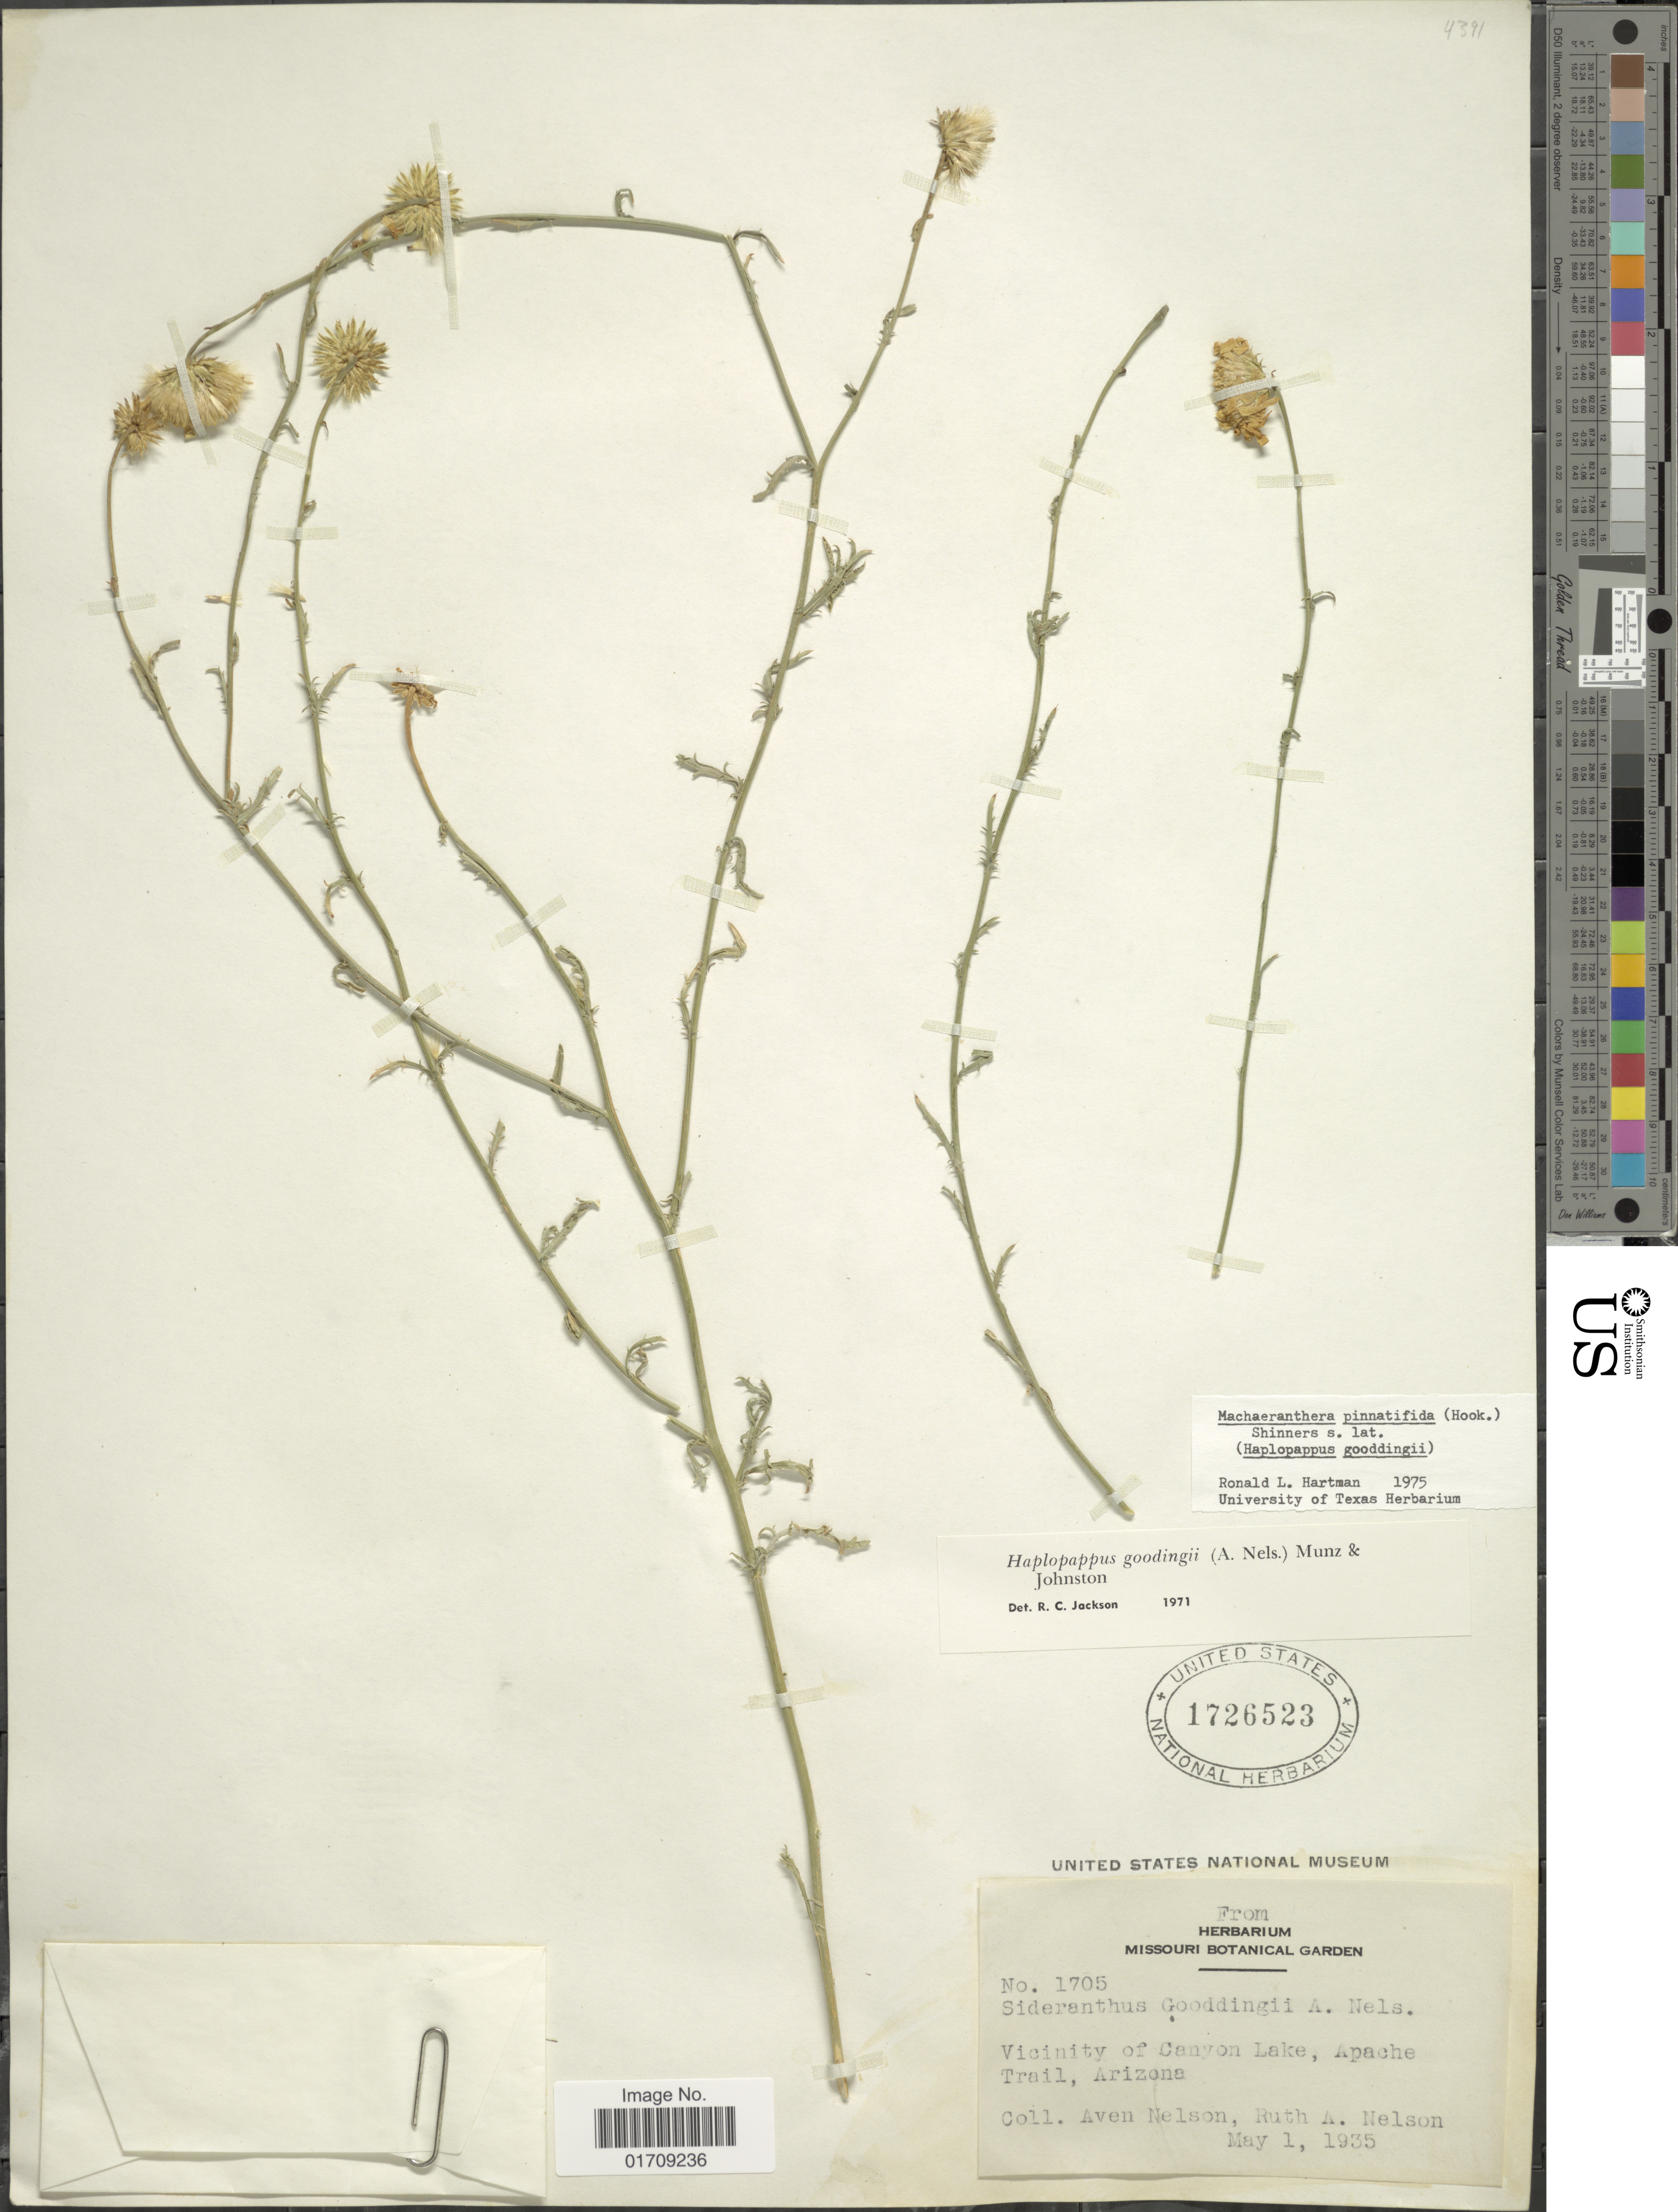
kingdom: Plantae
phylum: Tracheophyta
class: Magnoliopsida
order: Asterales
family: Asteraceae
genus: Machaeranthera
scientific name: Machaeranthera pinnatifida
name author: (Hook.) Shinners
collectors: A. Nelson & R. A. Nelson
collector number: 1705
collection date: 1935-05-01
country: United States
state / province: Arizona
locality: Vicinity of Canyon Lake, Apache Trail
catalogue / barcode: US 1726523